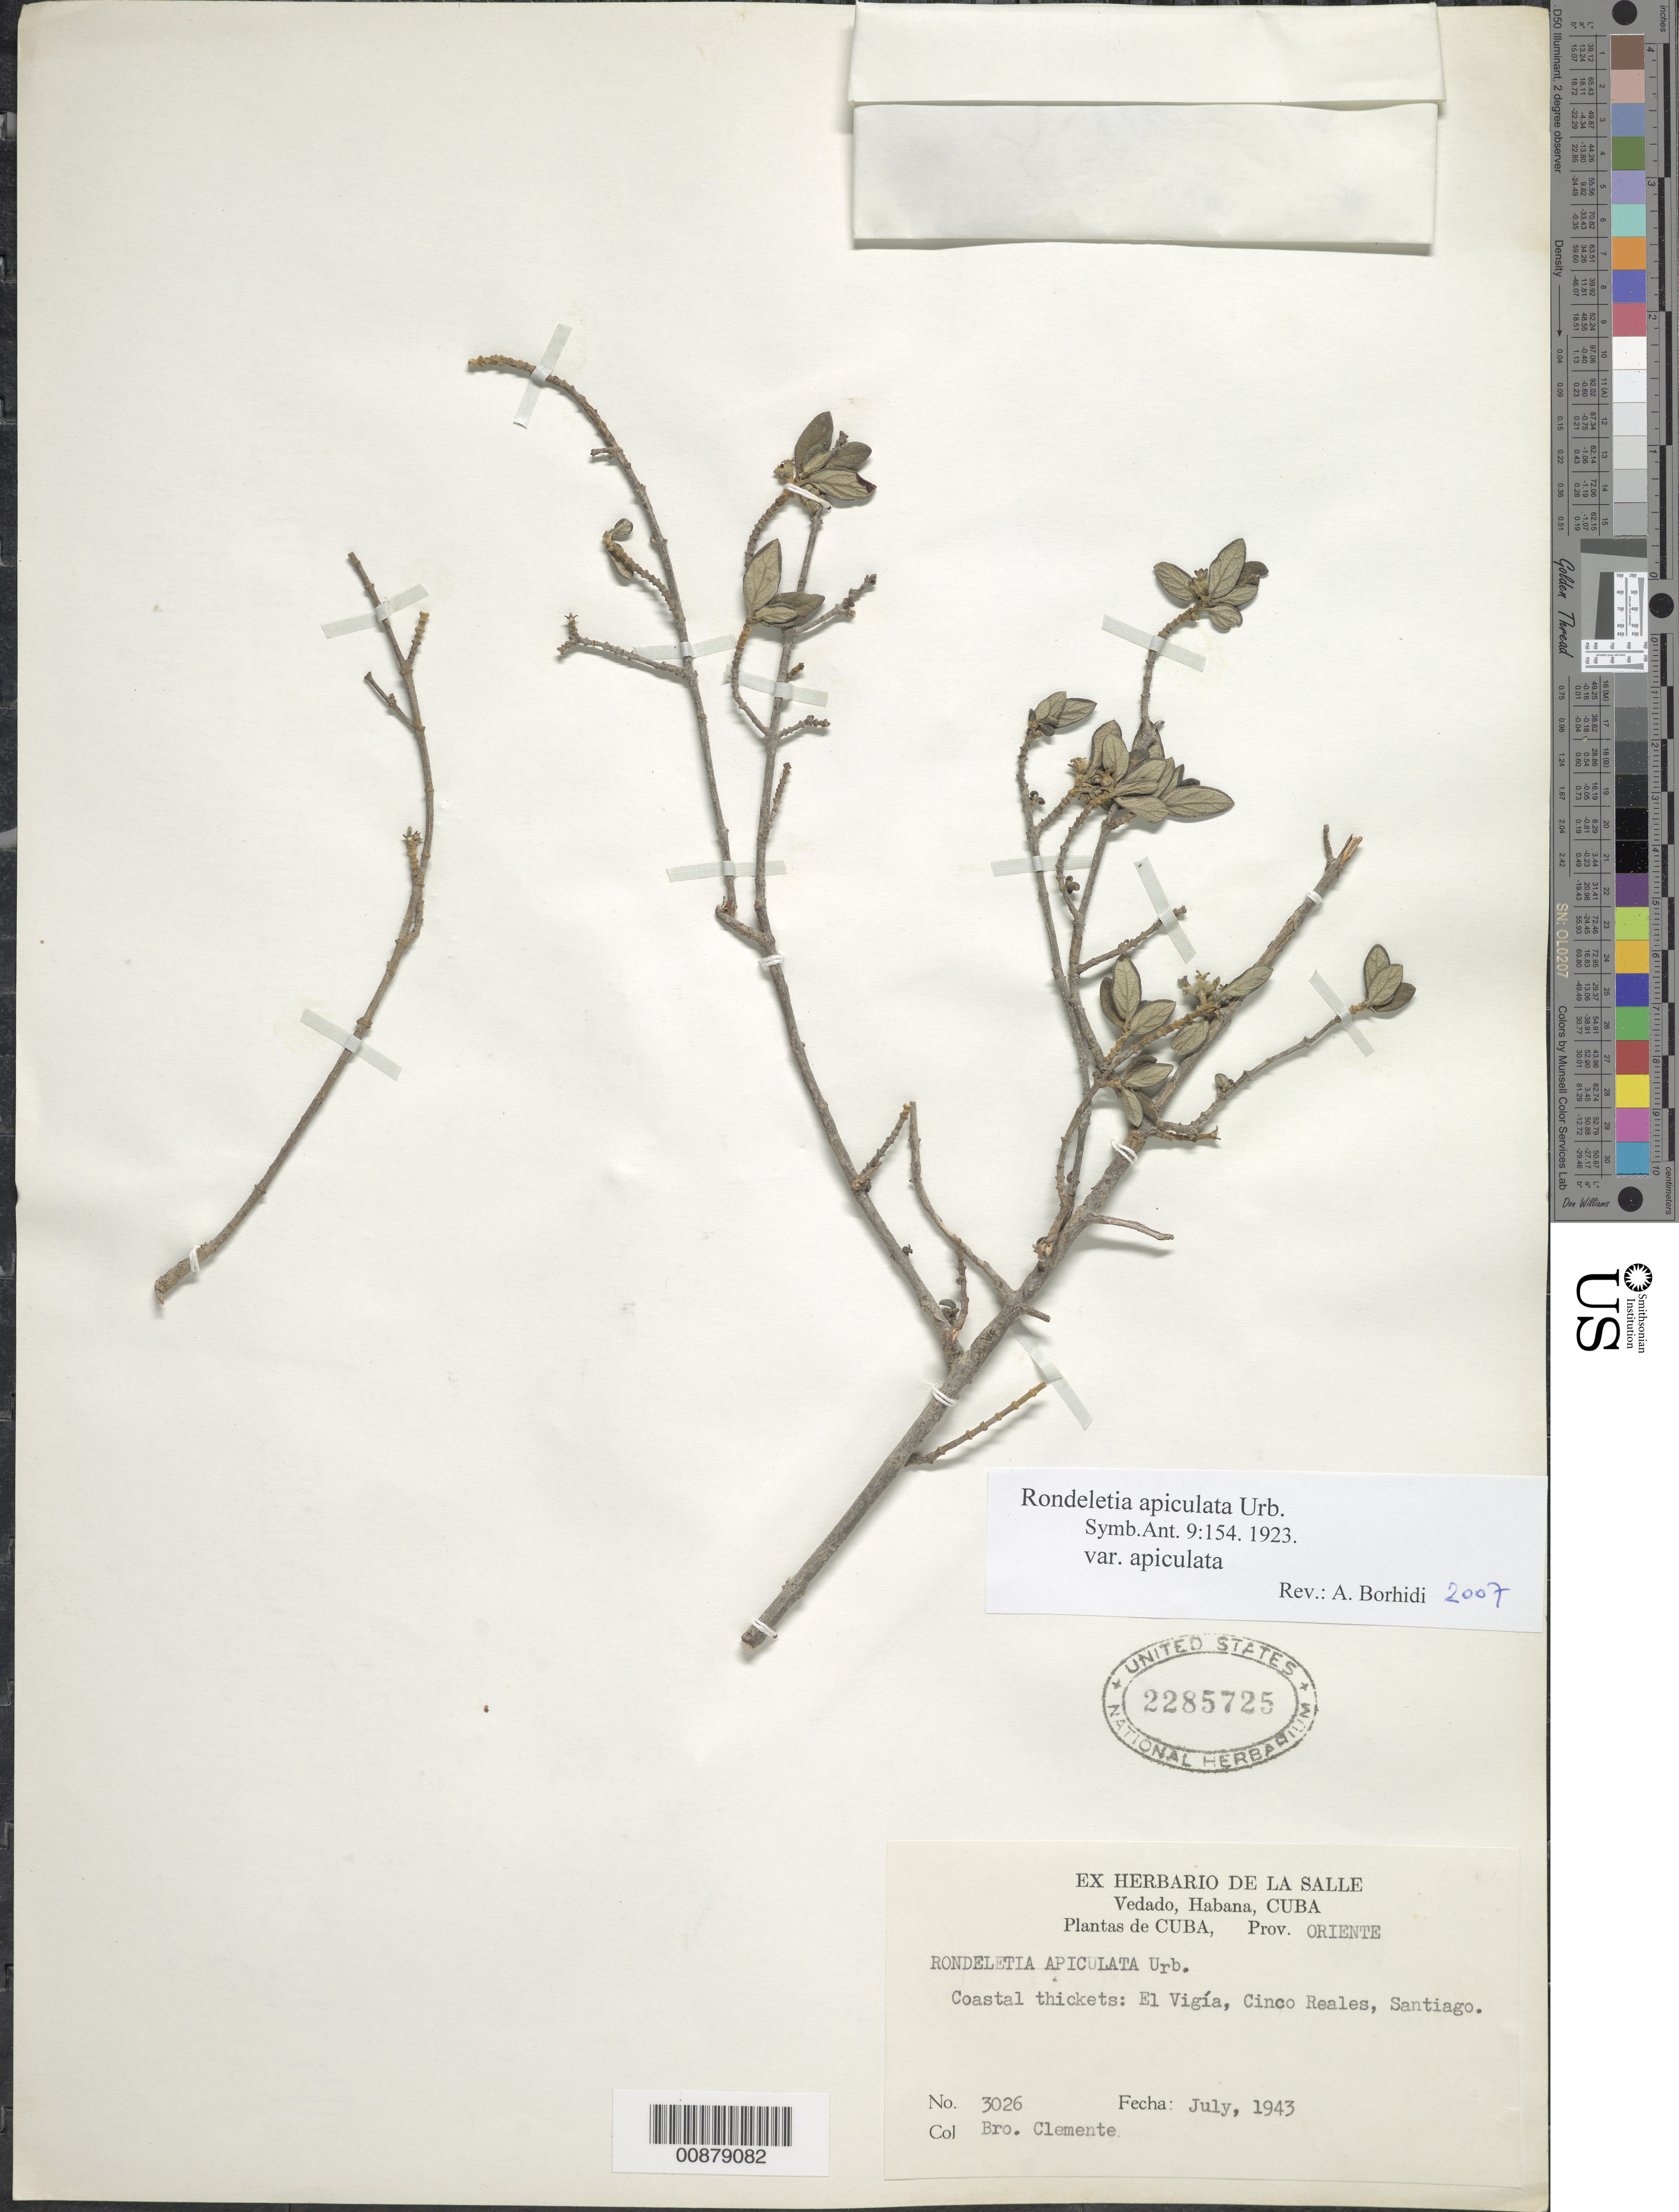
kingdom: Plantae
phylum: Tracheophyta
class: Magnoliopsida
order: Gentianales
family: Rubiaceae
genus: Rondeletia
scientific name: Rondeletia apiculata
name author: Urb.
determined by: Borhidi, Attila L.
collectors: Bro. Clemente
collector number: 3026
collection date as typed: Jul 1943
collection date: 1943-07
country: Cuba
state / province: Santiago de Cuba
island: Cuba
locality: El Vigía, Cinco Reales, Santiago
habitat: Coastal thickets.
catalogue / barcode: US 2285725